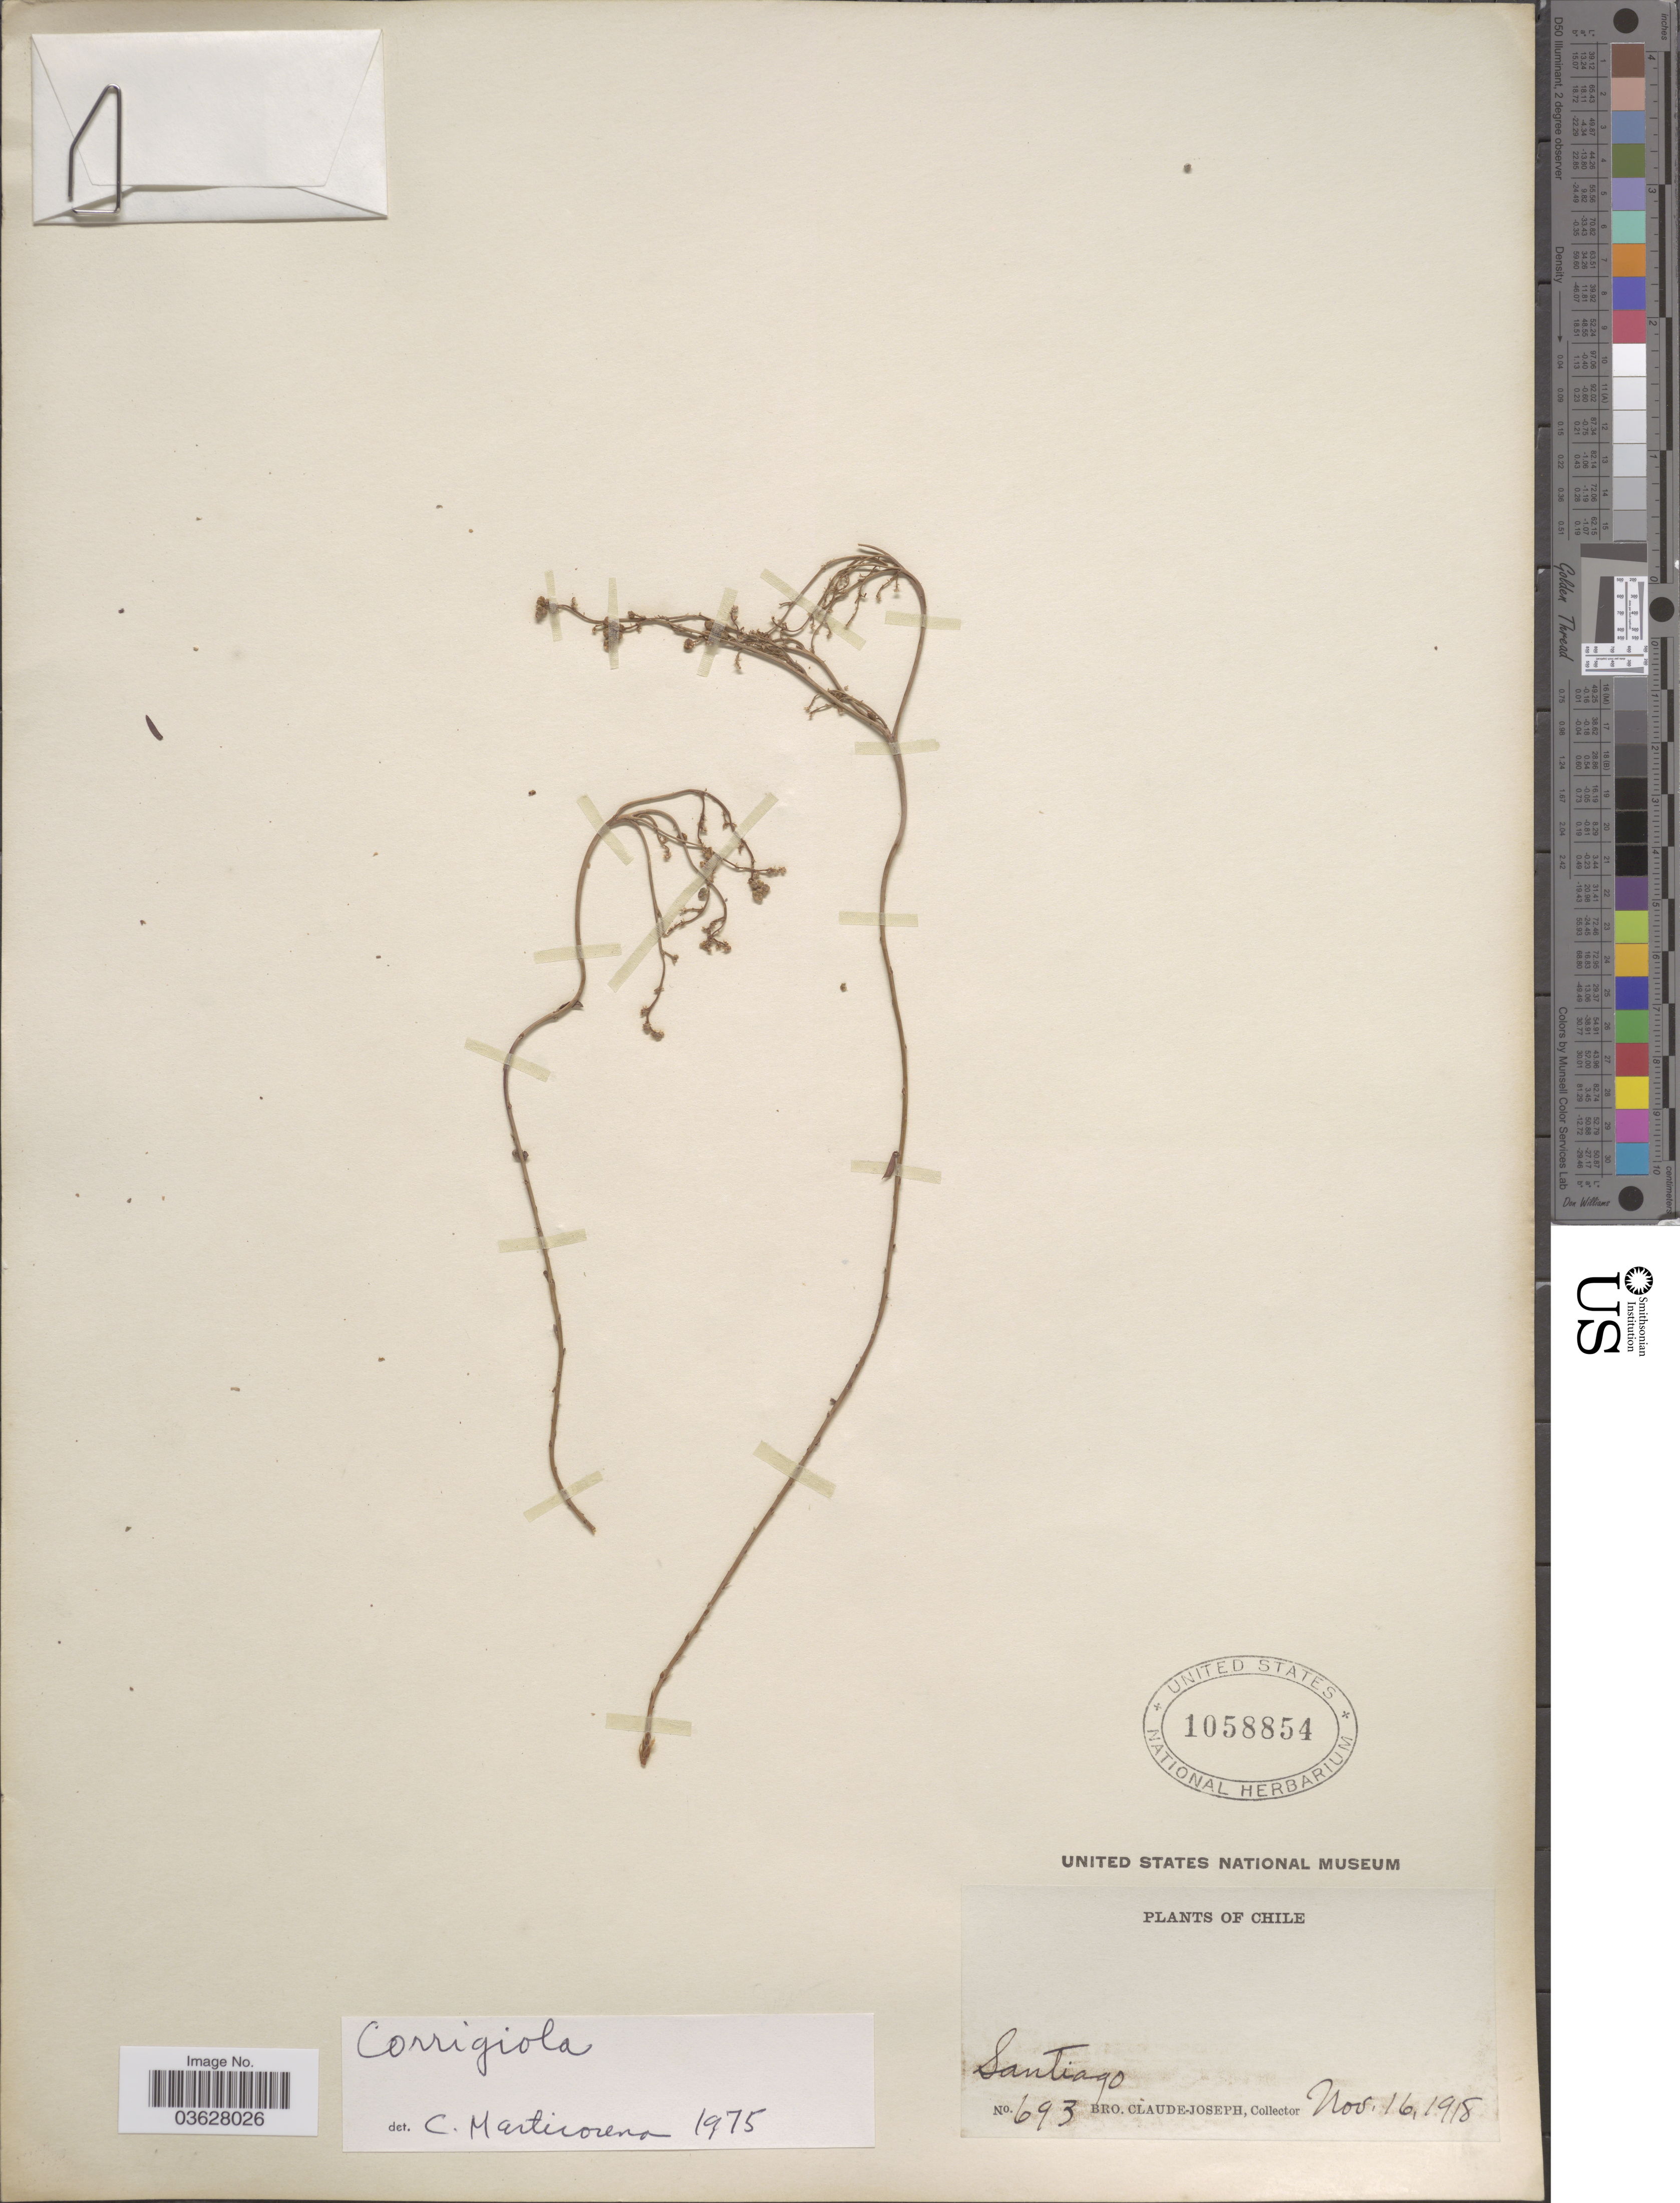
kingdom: Plantae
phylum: Tracheophyta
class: Magnoliopsida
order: Caryophyllales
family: Caryophyllaceae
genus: Corrigiola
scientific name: Corrigiola sp.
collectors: Bro. Claude-Joseph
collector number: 693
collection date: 1918-11-16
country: Chile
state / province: Región Metropolitana (RM)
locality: Santiago.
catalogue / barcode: US 1058854